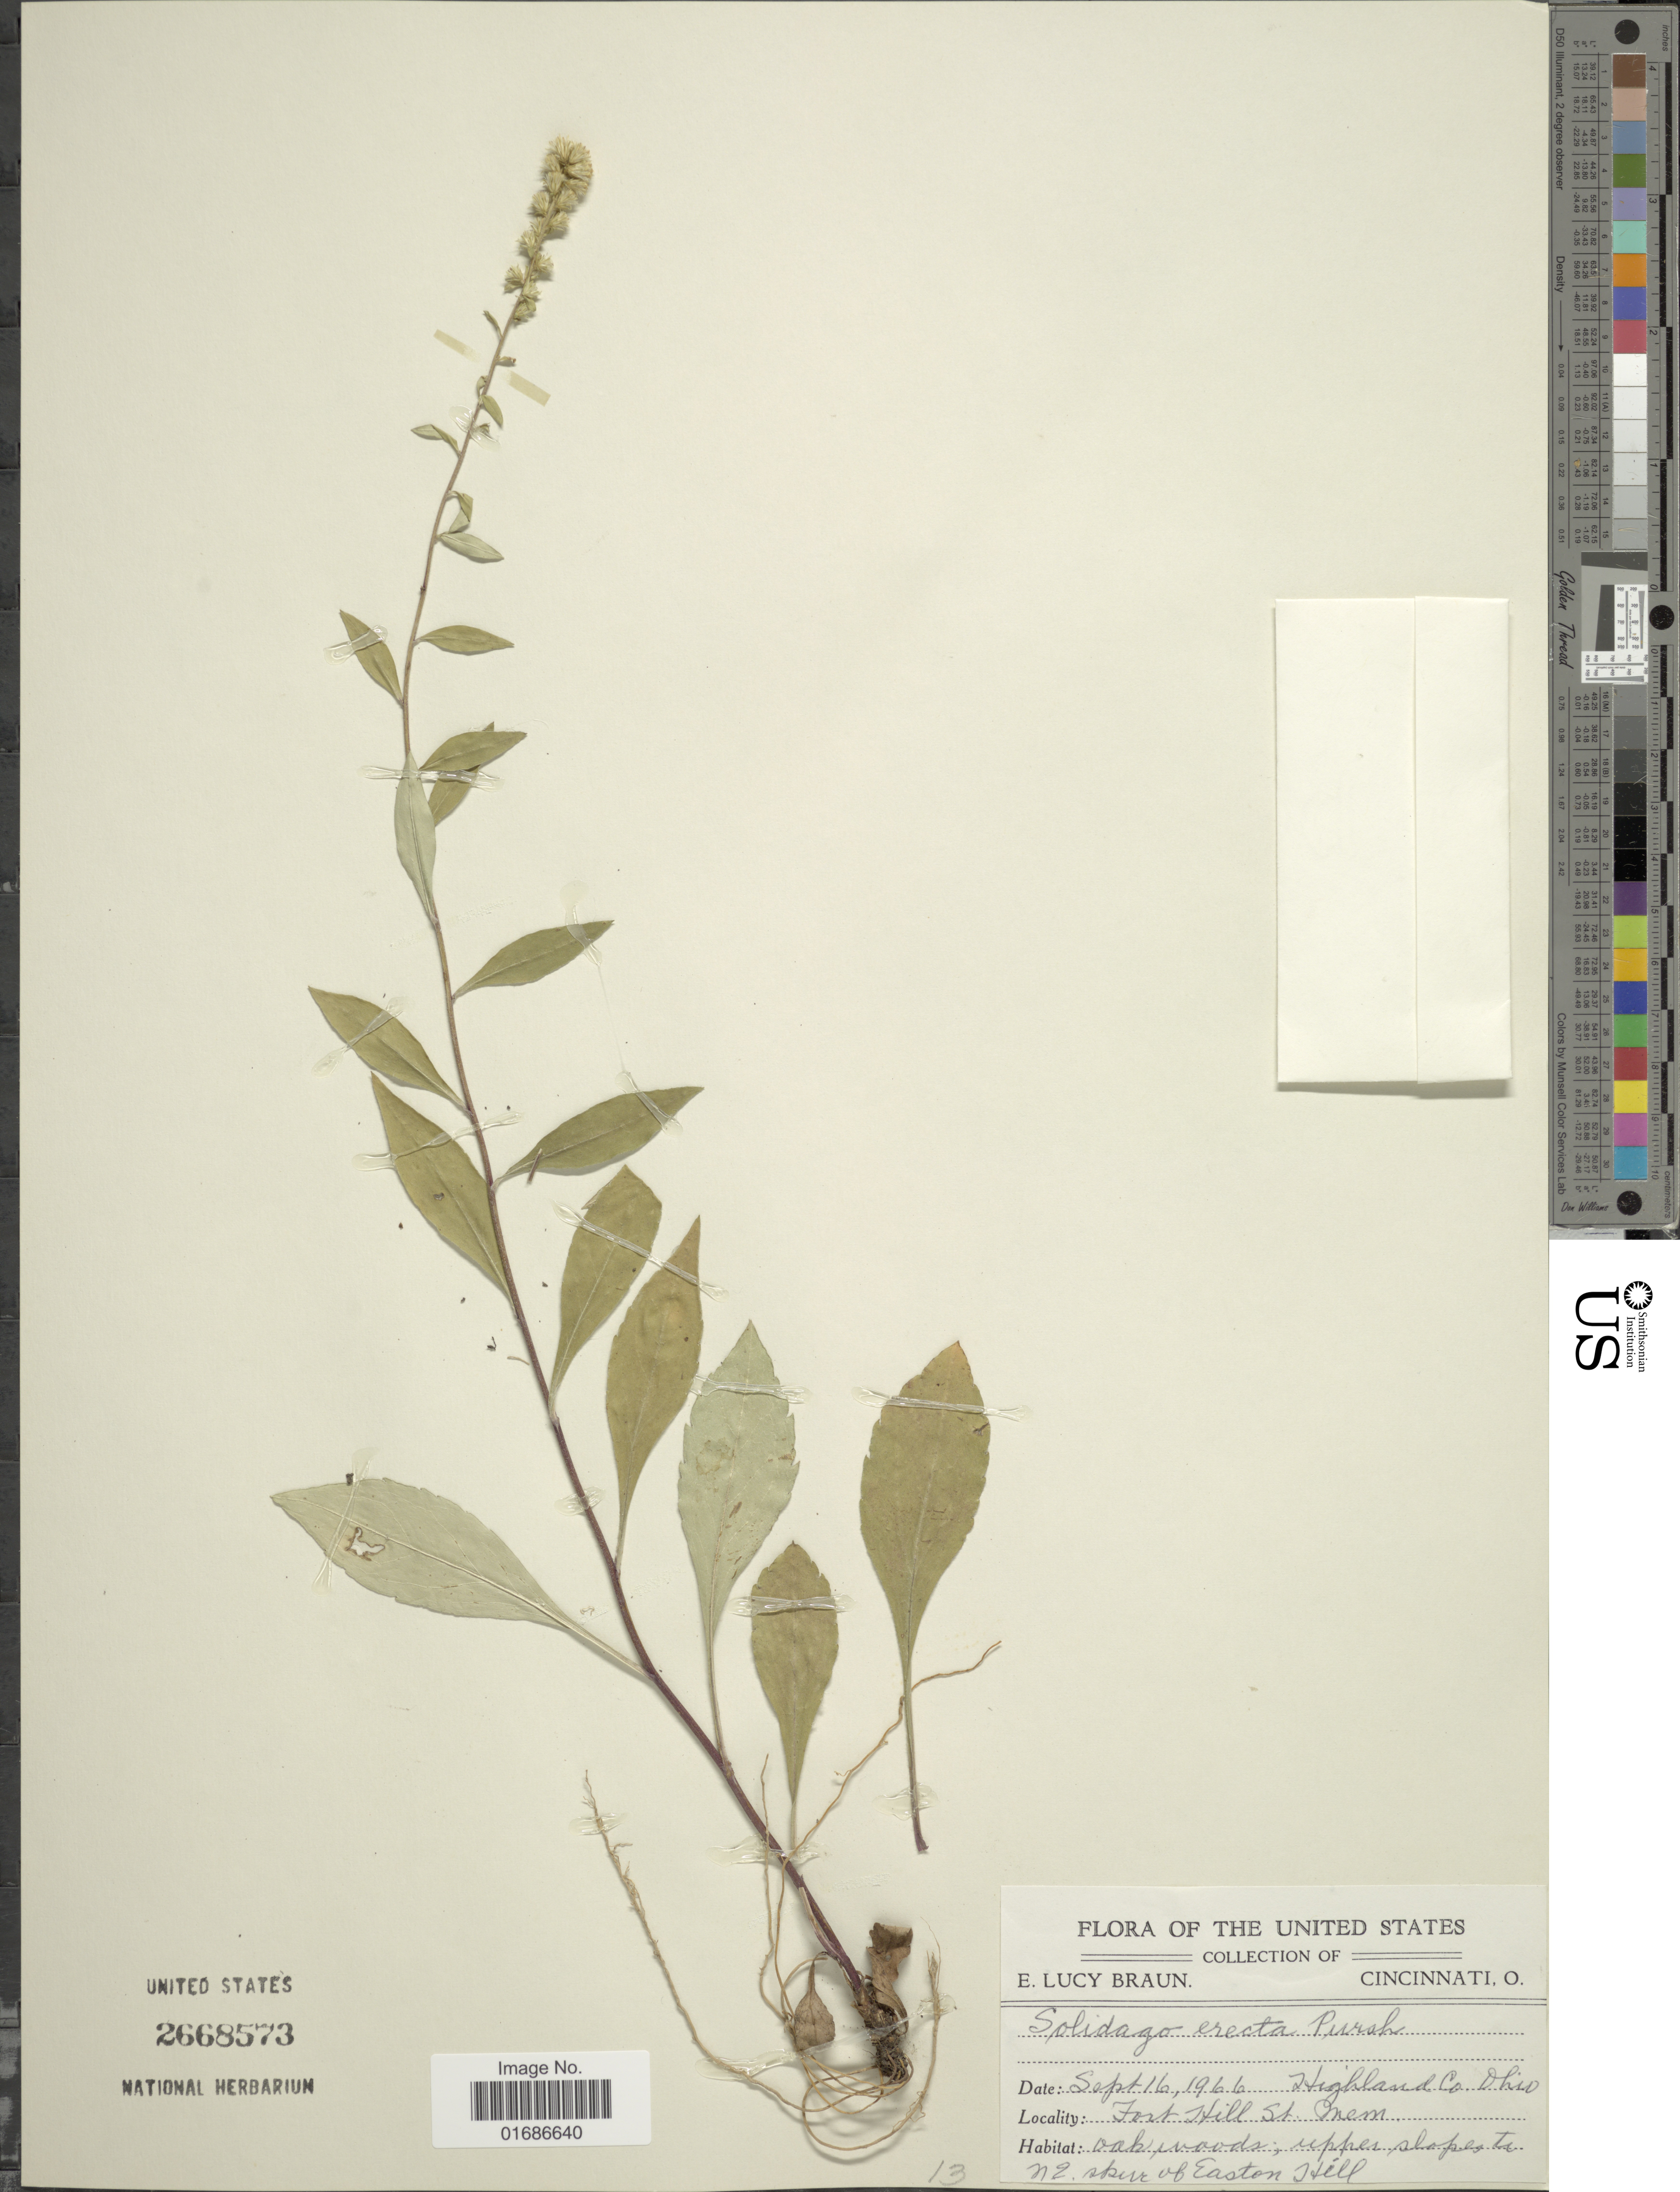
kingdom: Plantae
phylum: Tracheophyta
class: Magnoliopsida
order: Asterales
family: Asteraceae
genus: Solidago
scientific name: Solidago erecta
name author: Pursh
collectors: E. L. Braun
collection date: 1966-09-16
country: United States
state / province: Ohio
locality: Fort Hill State Memorial; Oak woods; upper slopes to N.E of Easton Hill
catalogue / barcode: US 2668573